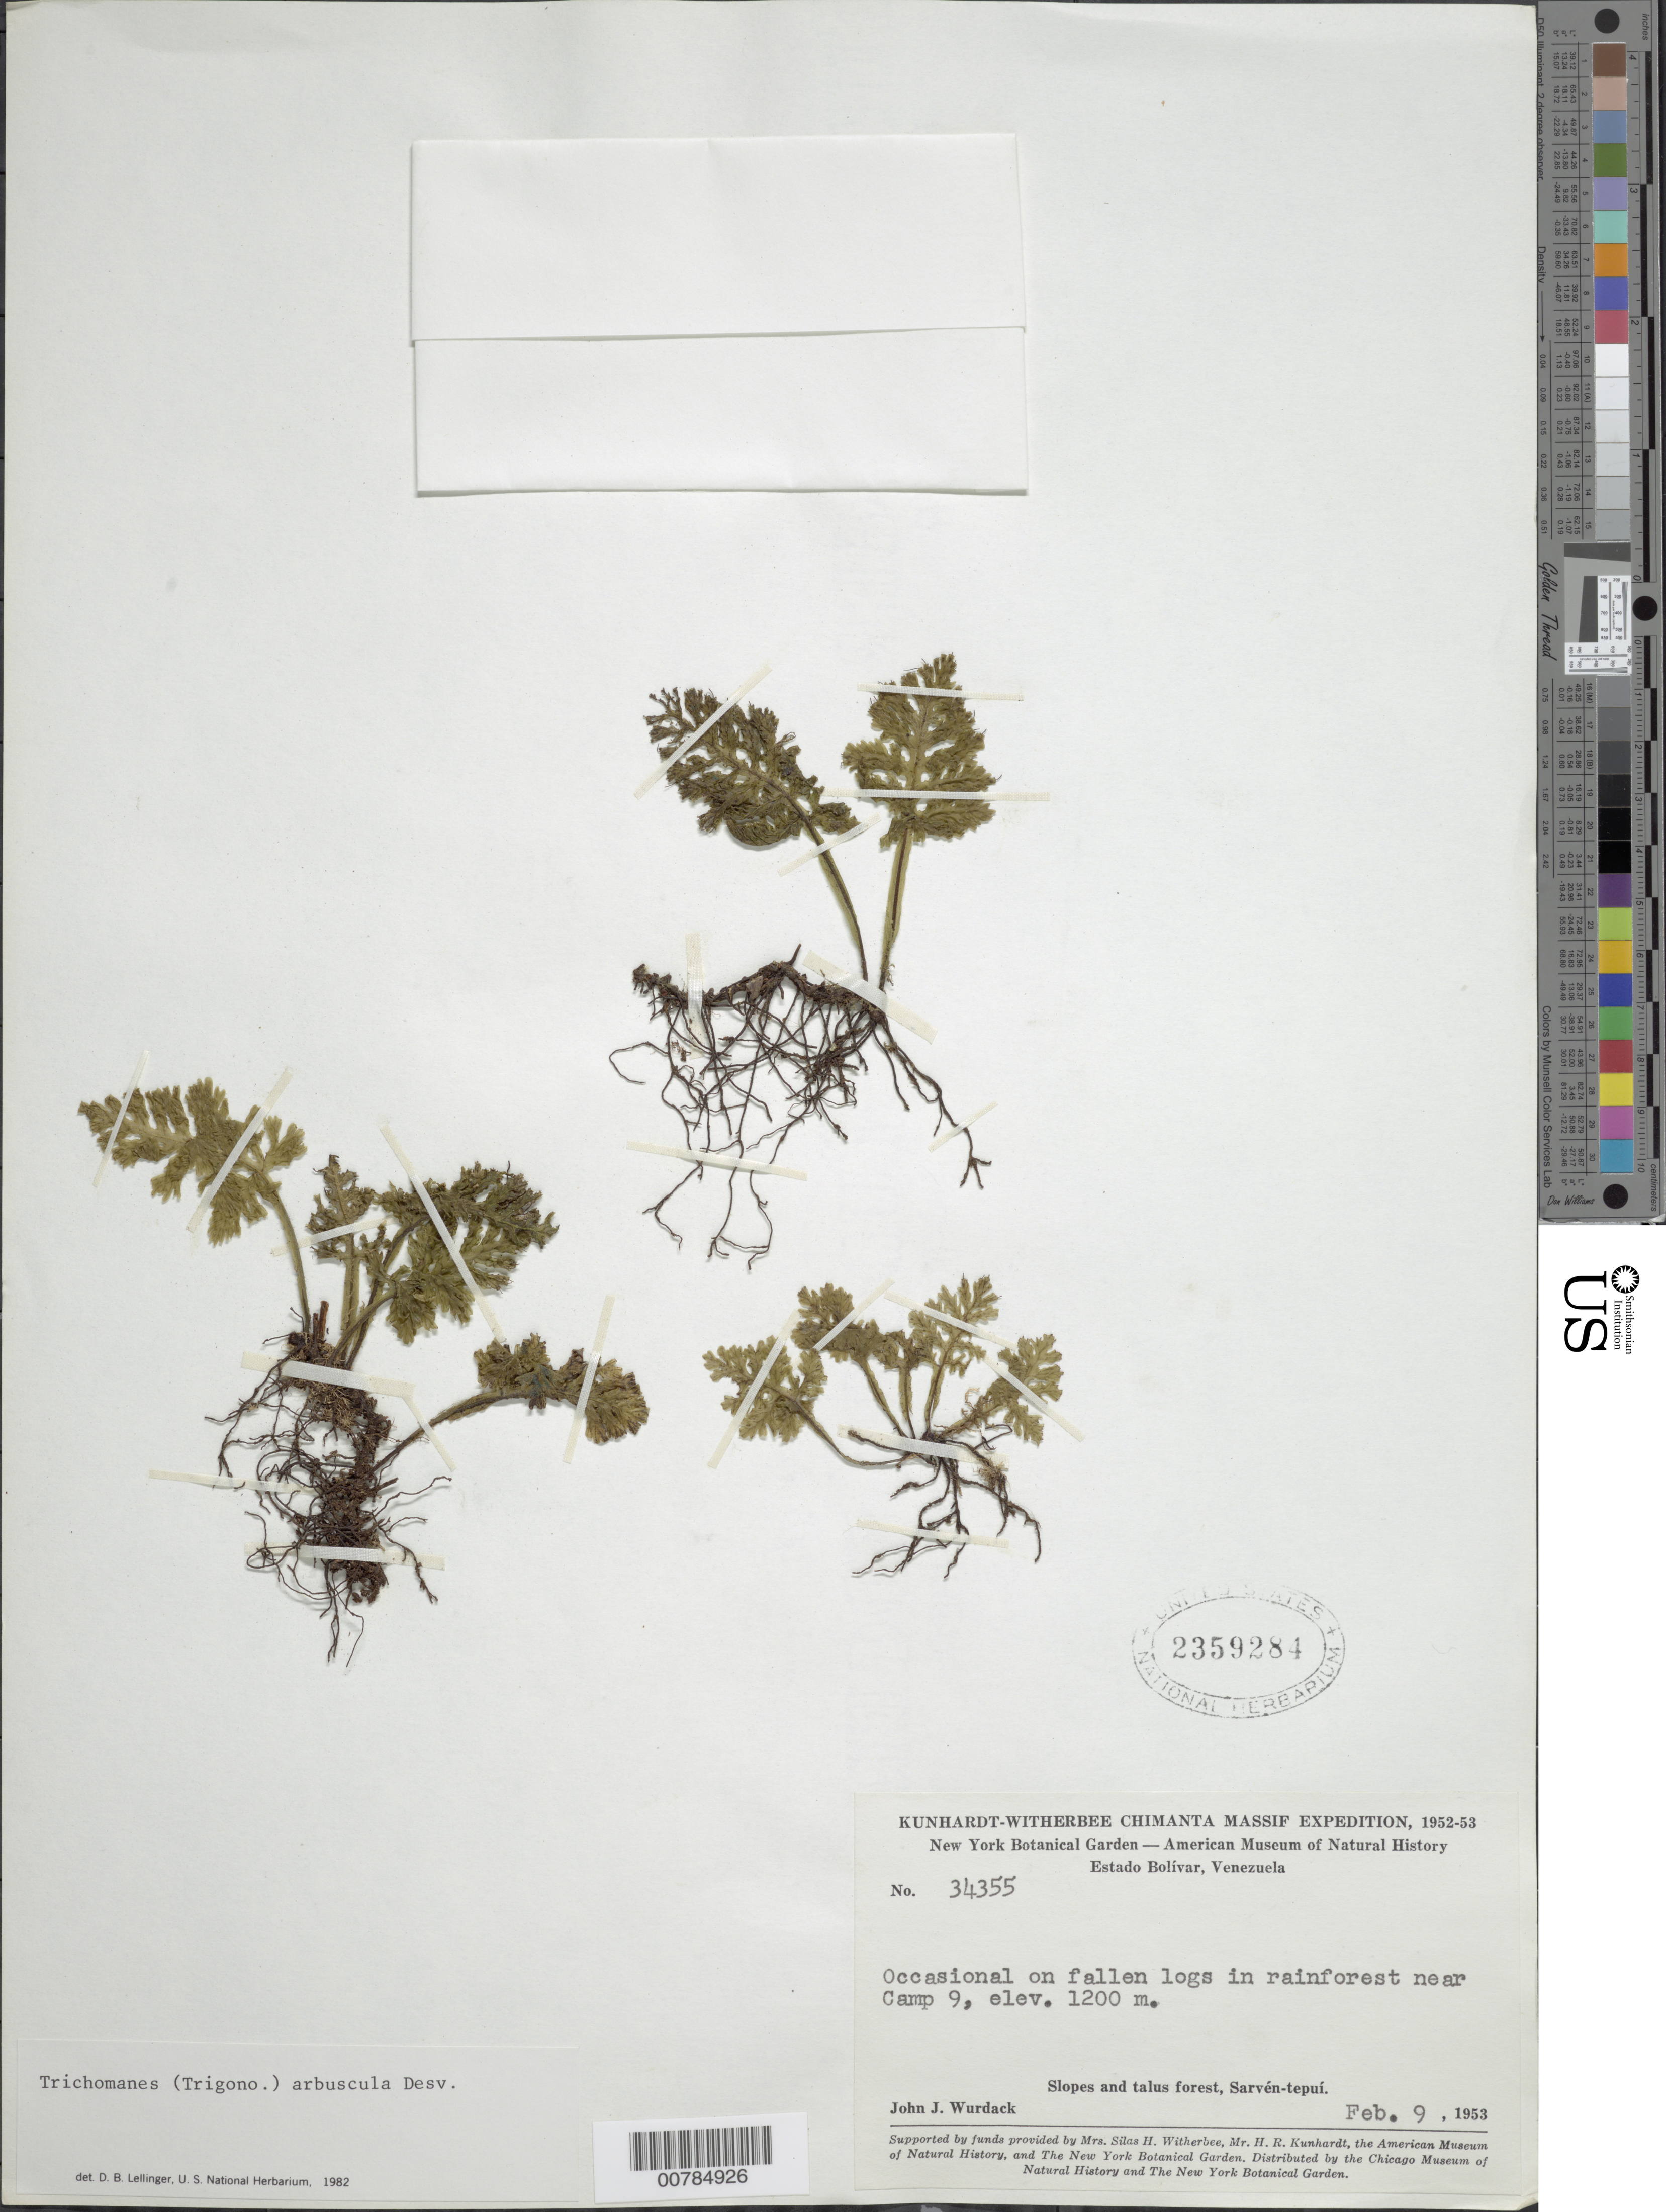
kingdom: Plantae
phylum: Tracheophyta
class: Polypodiopsida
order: Hymenophyllales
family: Hymenophyllaceae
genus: Trichomanes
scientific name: Trichomanes arbuscula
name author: Desv.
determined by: Lellinger, David B., (BOT), Smithsonian Institution - National Museum of Natural History (UNITED STATES)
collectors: J. J. Wurdack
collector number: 34355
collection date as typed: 9-Feb-53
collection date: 1953-02-09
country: Venezuela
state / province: Bolívar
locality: Río Sarrén, downstream for 1 km from camp 9, Sarven-Tepuí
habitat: Rainforest; on fallen logs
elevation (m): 1200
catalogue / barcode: US 2359284